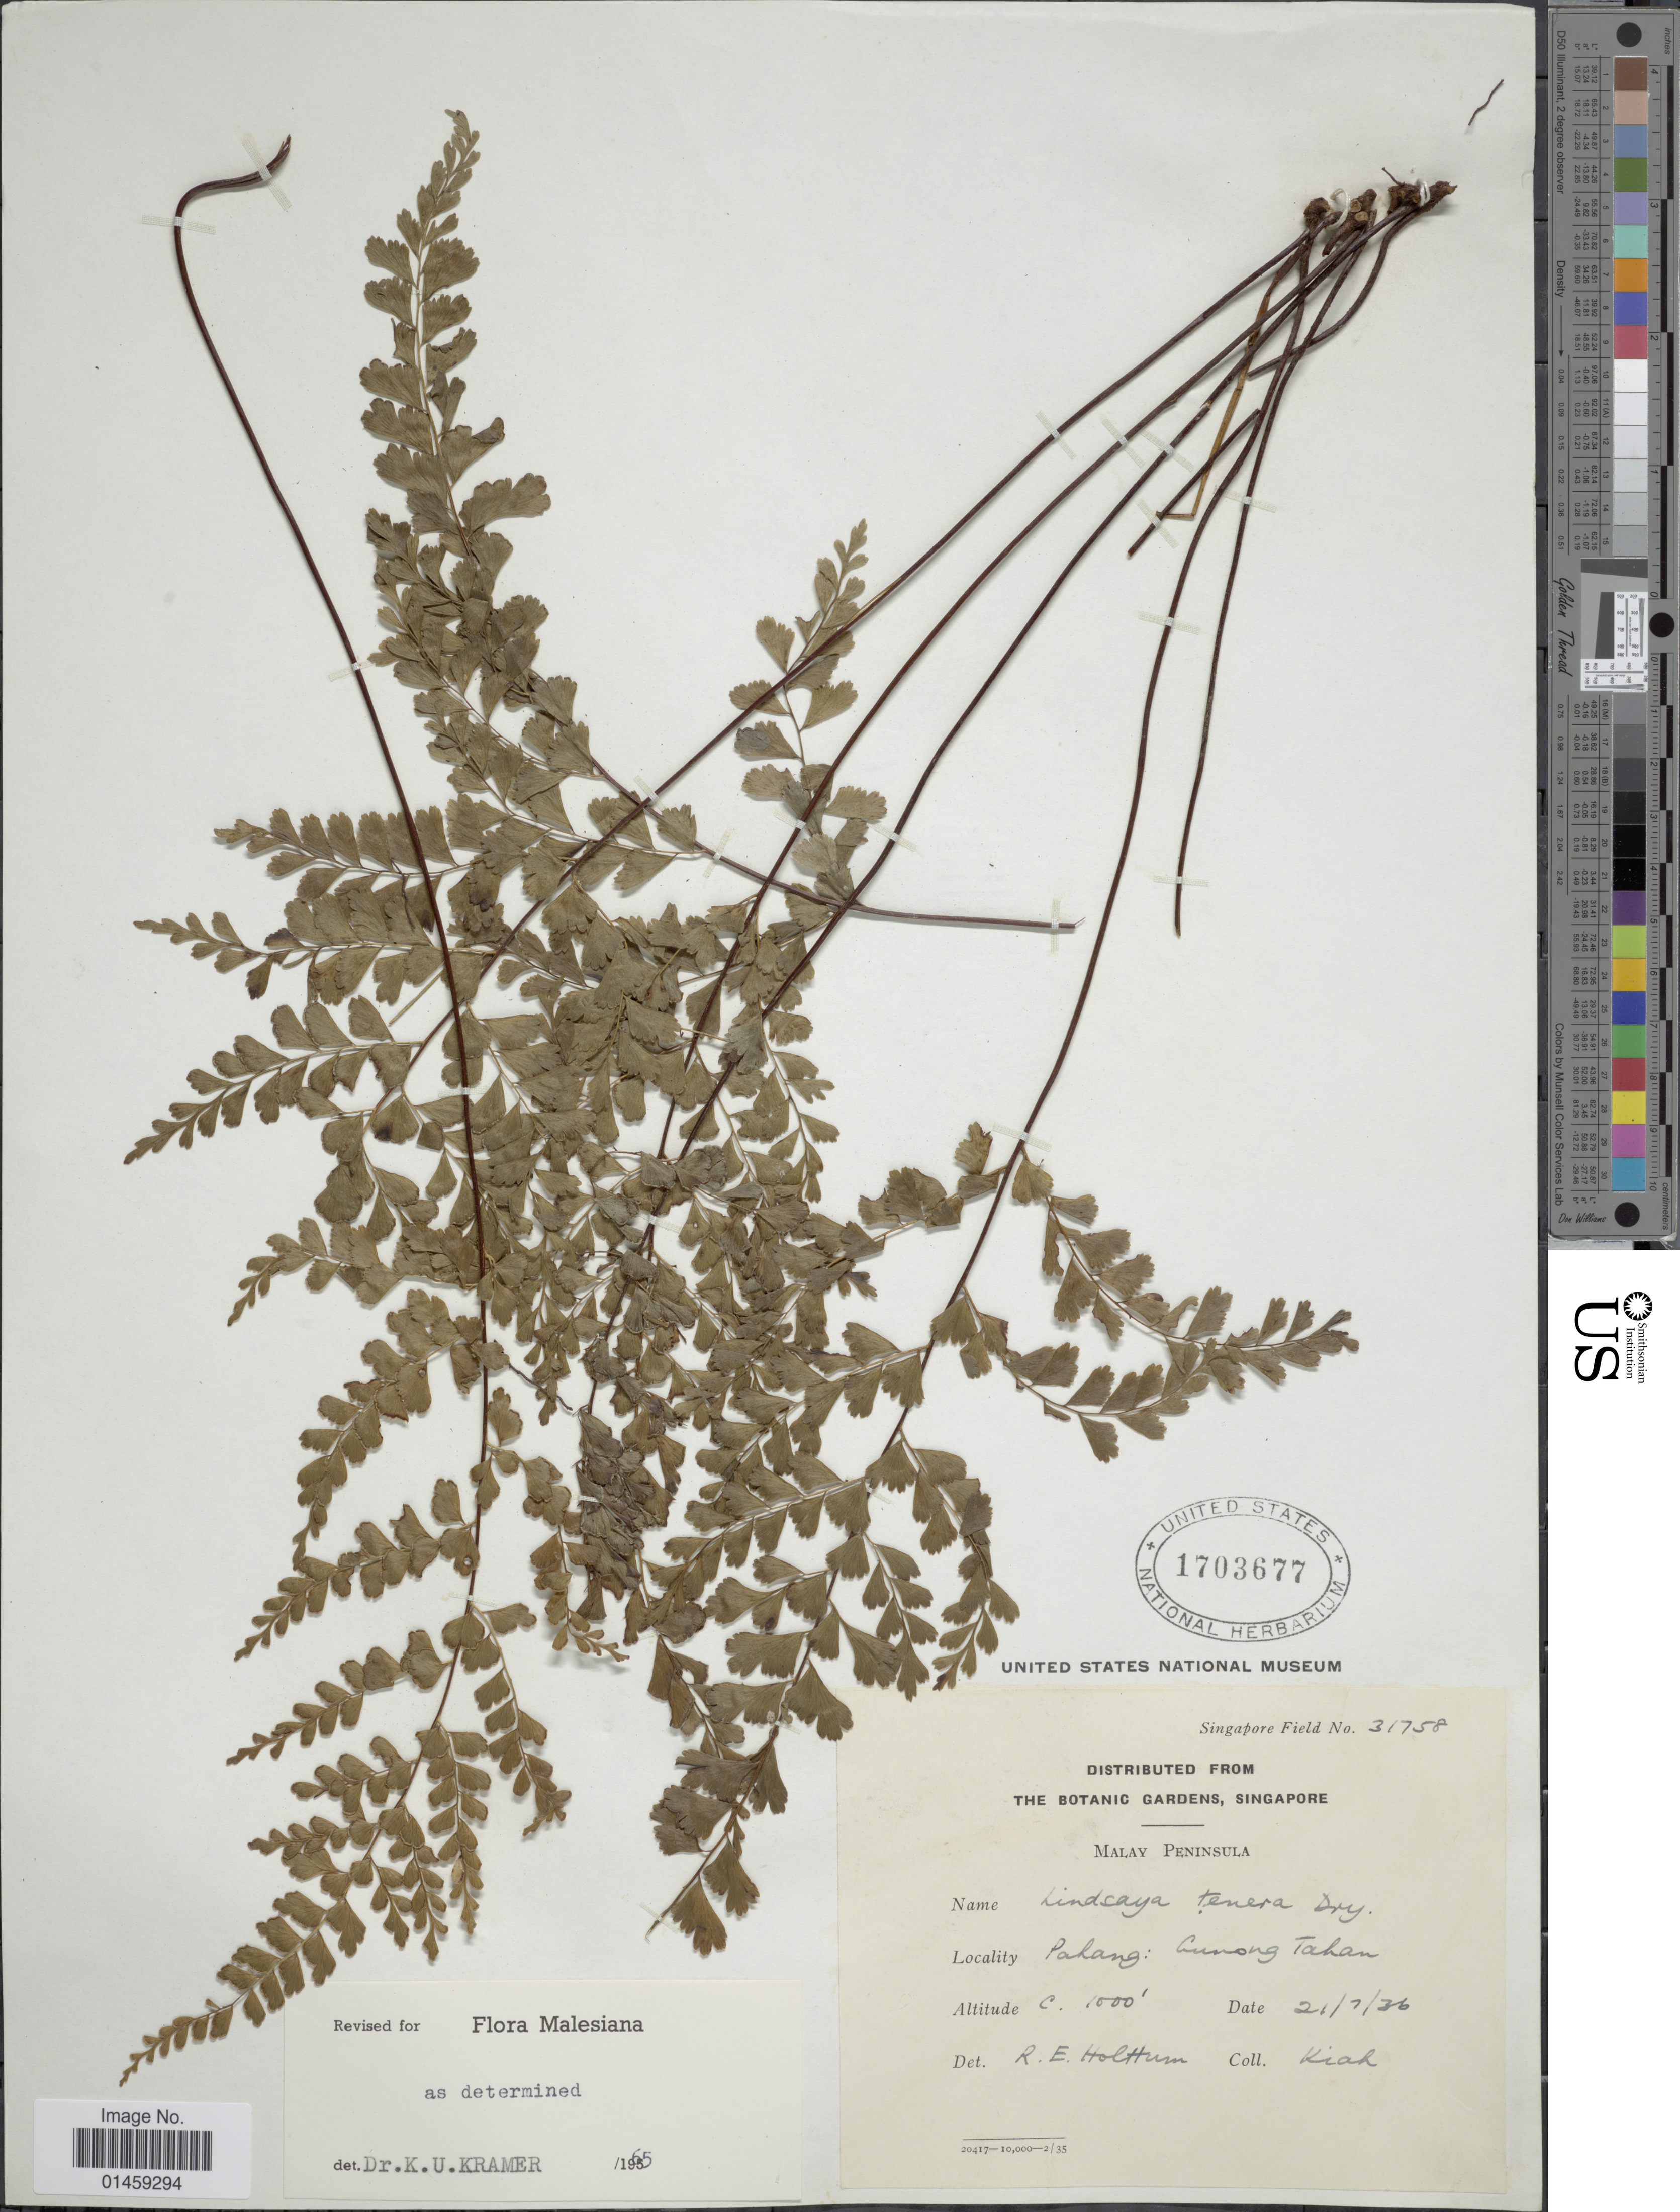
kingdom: Plantae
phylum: Tracheophyta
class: Polypodiopsida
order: Polypodiales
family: Lindsaeaceae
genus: Lindsaea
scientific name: Lindsaea tenera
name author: Dryand.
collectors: R. E. Holttum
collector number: Singapore Field 31758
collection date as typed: Transcribed d/m/y: 21/7/36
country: Malaysia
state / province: Pahang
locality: Malay Peninsula. Pahang: Gunong Tahan.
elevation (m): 305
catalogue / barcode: US 1703677